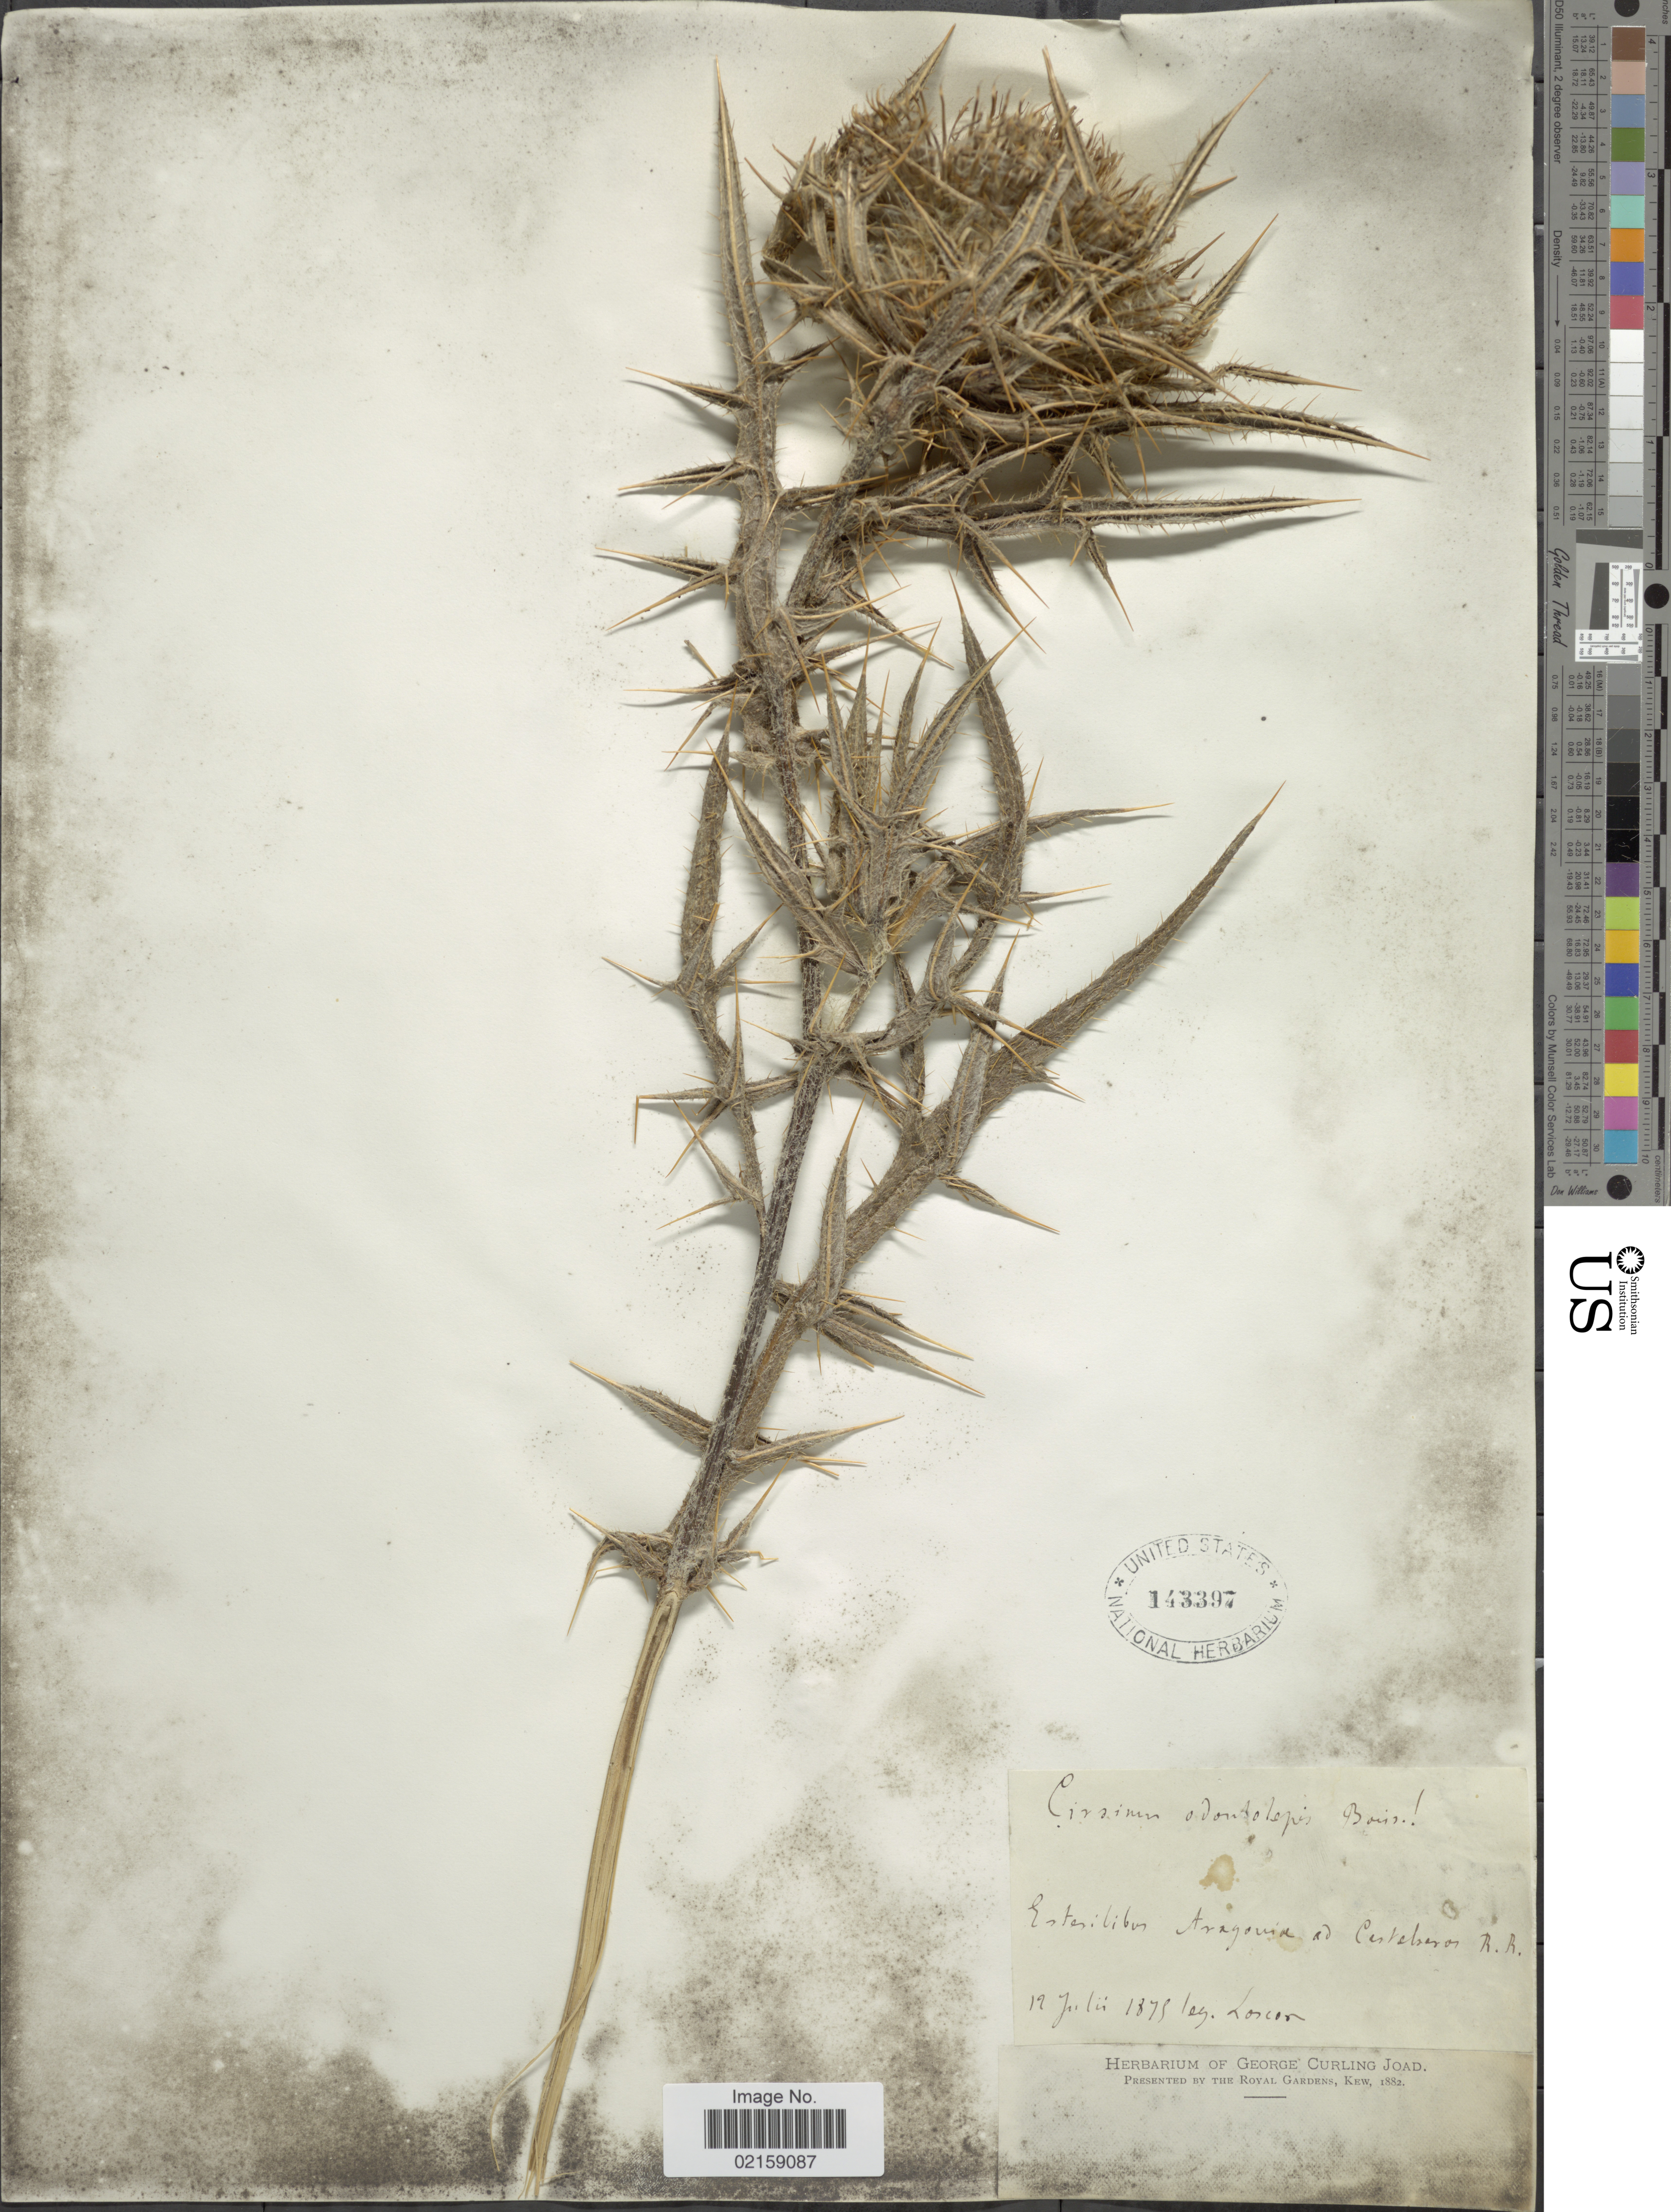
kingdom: Plantae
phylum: Tracheophyta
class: Magnoliopsida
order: Asterales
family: Asteraceae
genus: Cirsium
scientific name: Cirsium odontolepis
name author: Boiss. ex DC.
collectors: Loscon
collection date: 1879-07-19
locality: Estelilibus Aragonia ad Cestelsaror R.R. [interpreted]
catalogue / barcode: US 143397